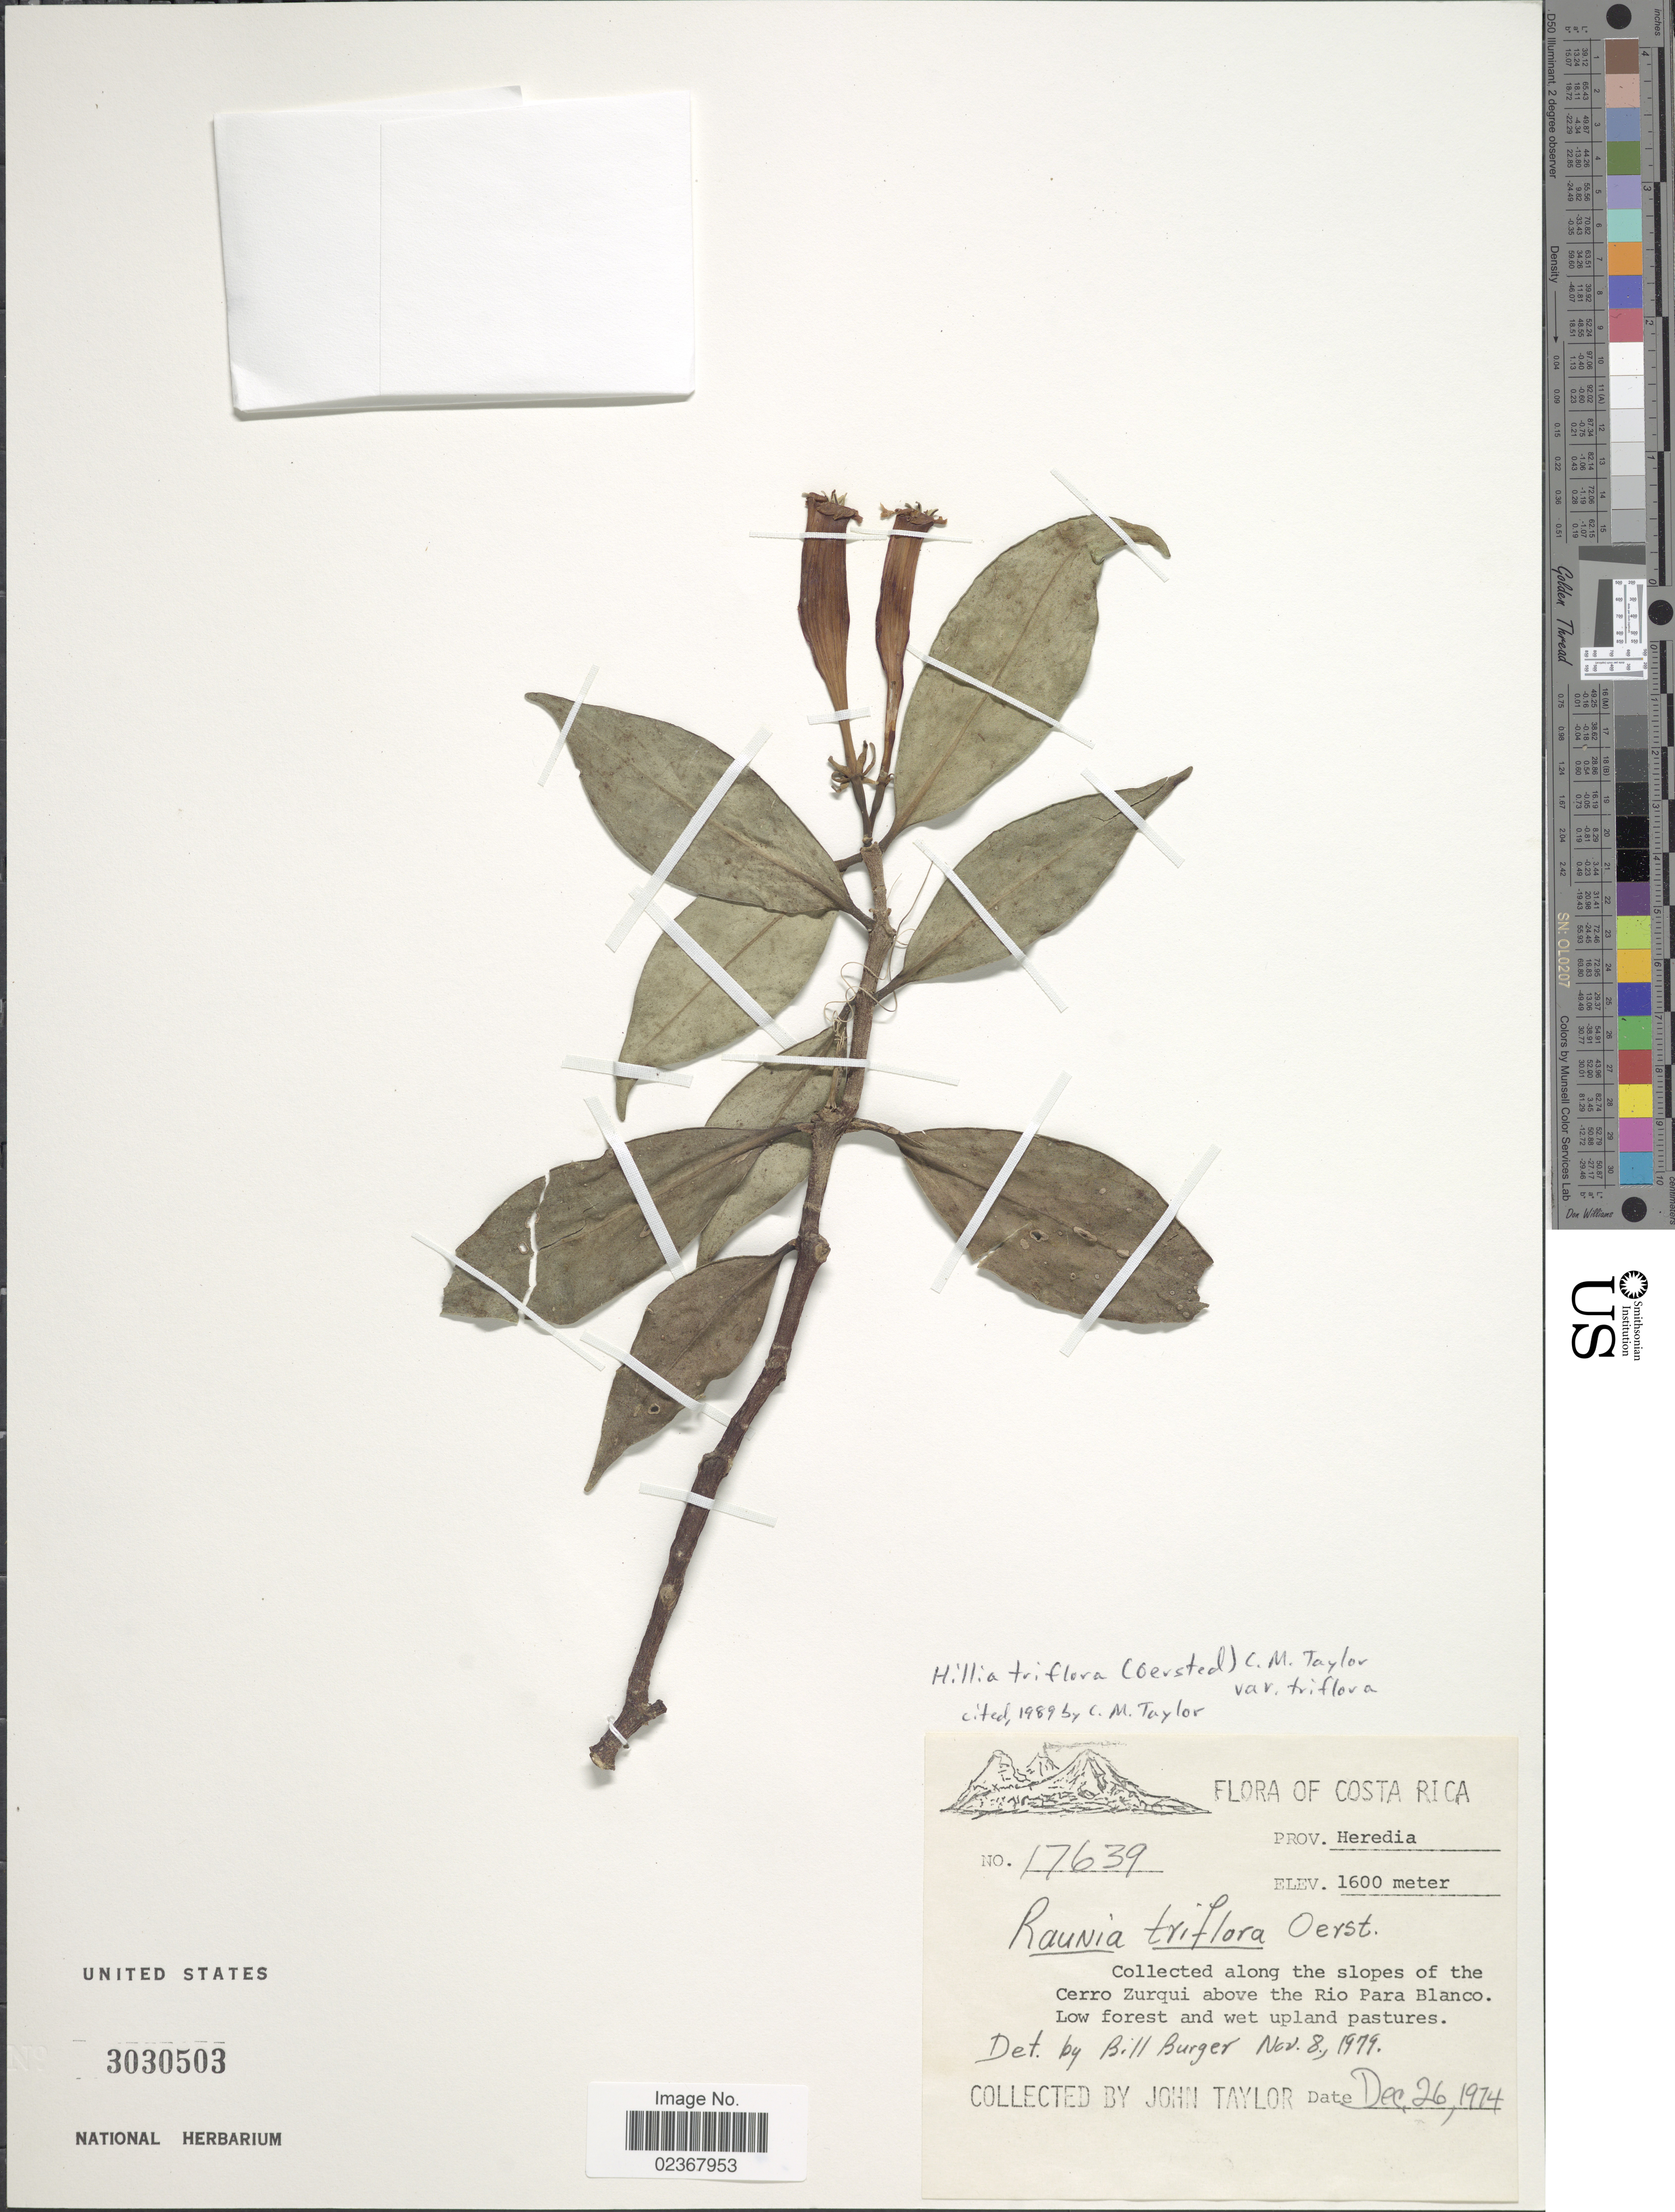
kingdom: Plantae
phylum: Tracheophyta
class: Magnoliopsida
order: Gentianales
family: Rubiaceae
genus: Hillia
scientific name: Hillia triflora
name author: (Oerst.) C.M. Taylor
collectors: J. Taylor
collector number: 17639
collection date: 1974-12-26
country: Costa Rica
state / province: Heredia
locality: Prov. Heredia, along the slopes of the Cerro Zurqui above the Rio Para Blanco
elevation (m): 1600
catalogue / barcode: US 3030503